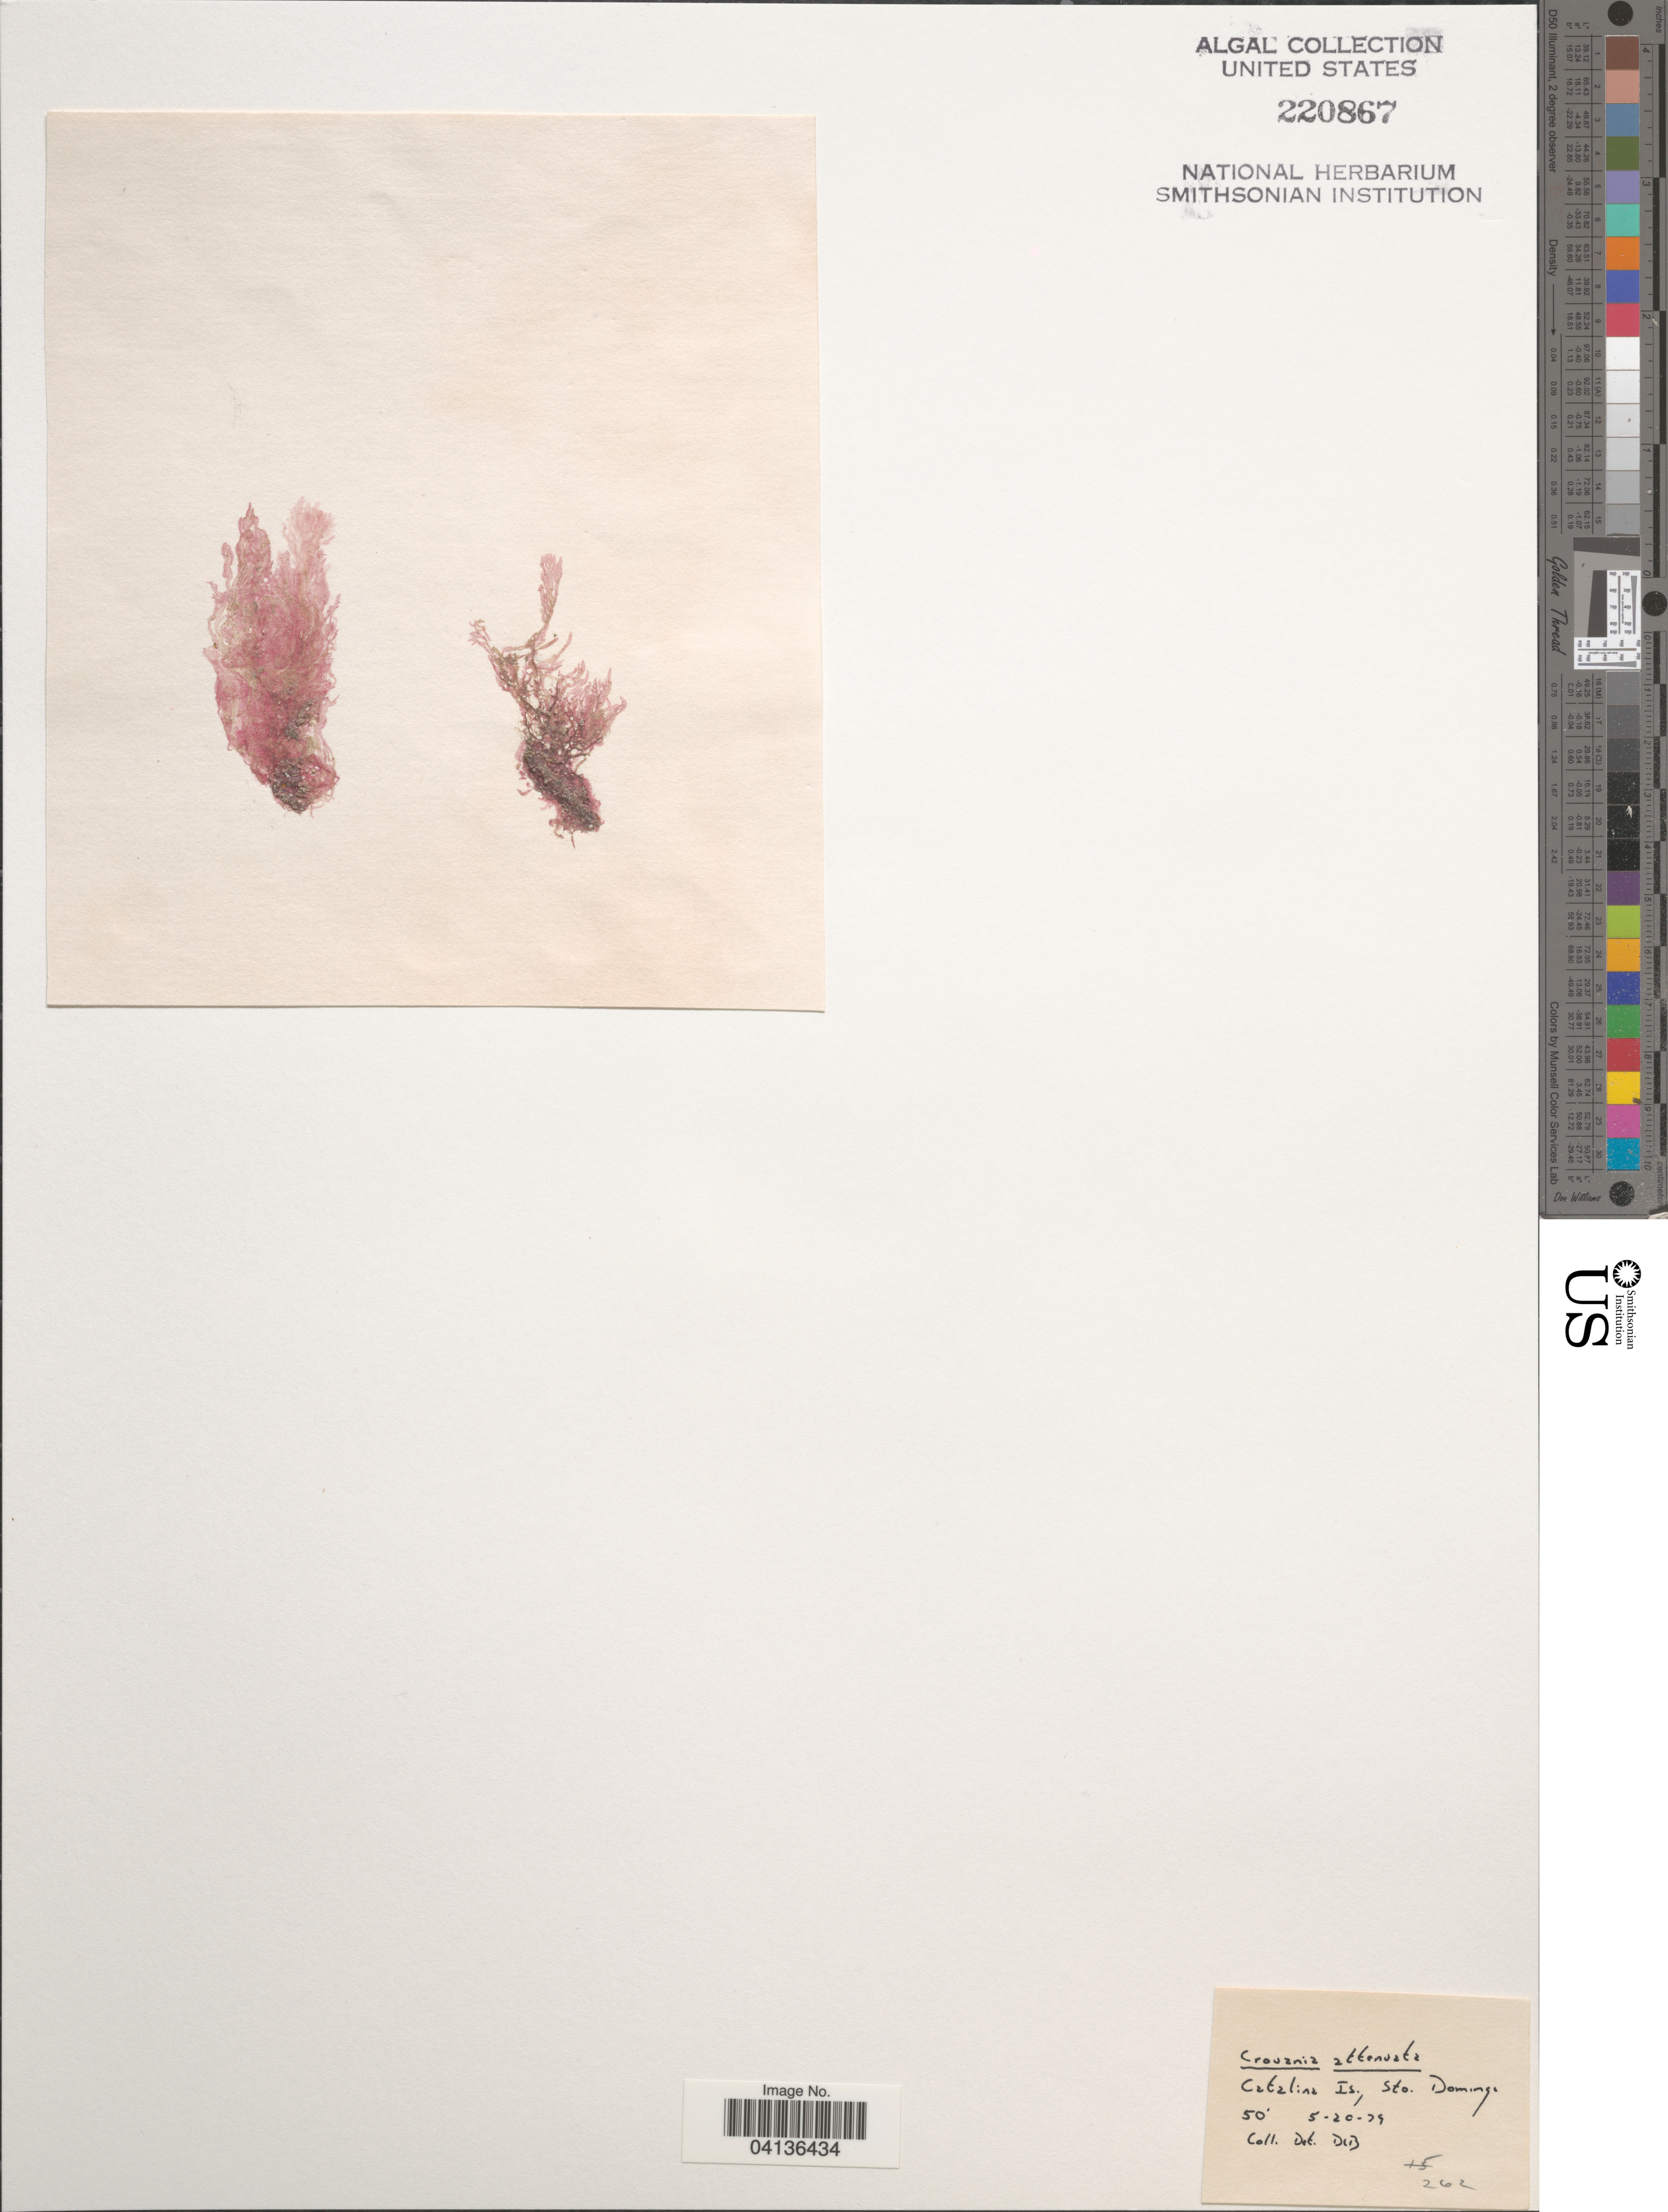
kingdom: Plantae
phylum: Rhodophyta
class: Florideophyceae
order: Ceramiales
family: Callithamniaceae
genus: Crouania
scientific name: Crouania attenuata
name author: (C. Agardh) J. Agardh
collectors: D. L. B.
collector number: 262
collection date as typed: Transcribed d/m/y: 20/5/79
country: Dominican Republic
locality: Catalina Is., Sto. Domingo.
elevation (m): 15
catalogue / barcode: US 220867